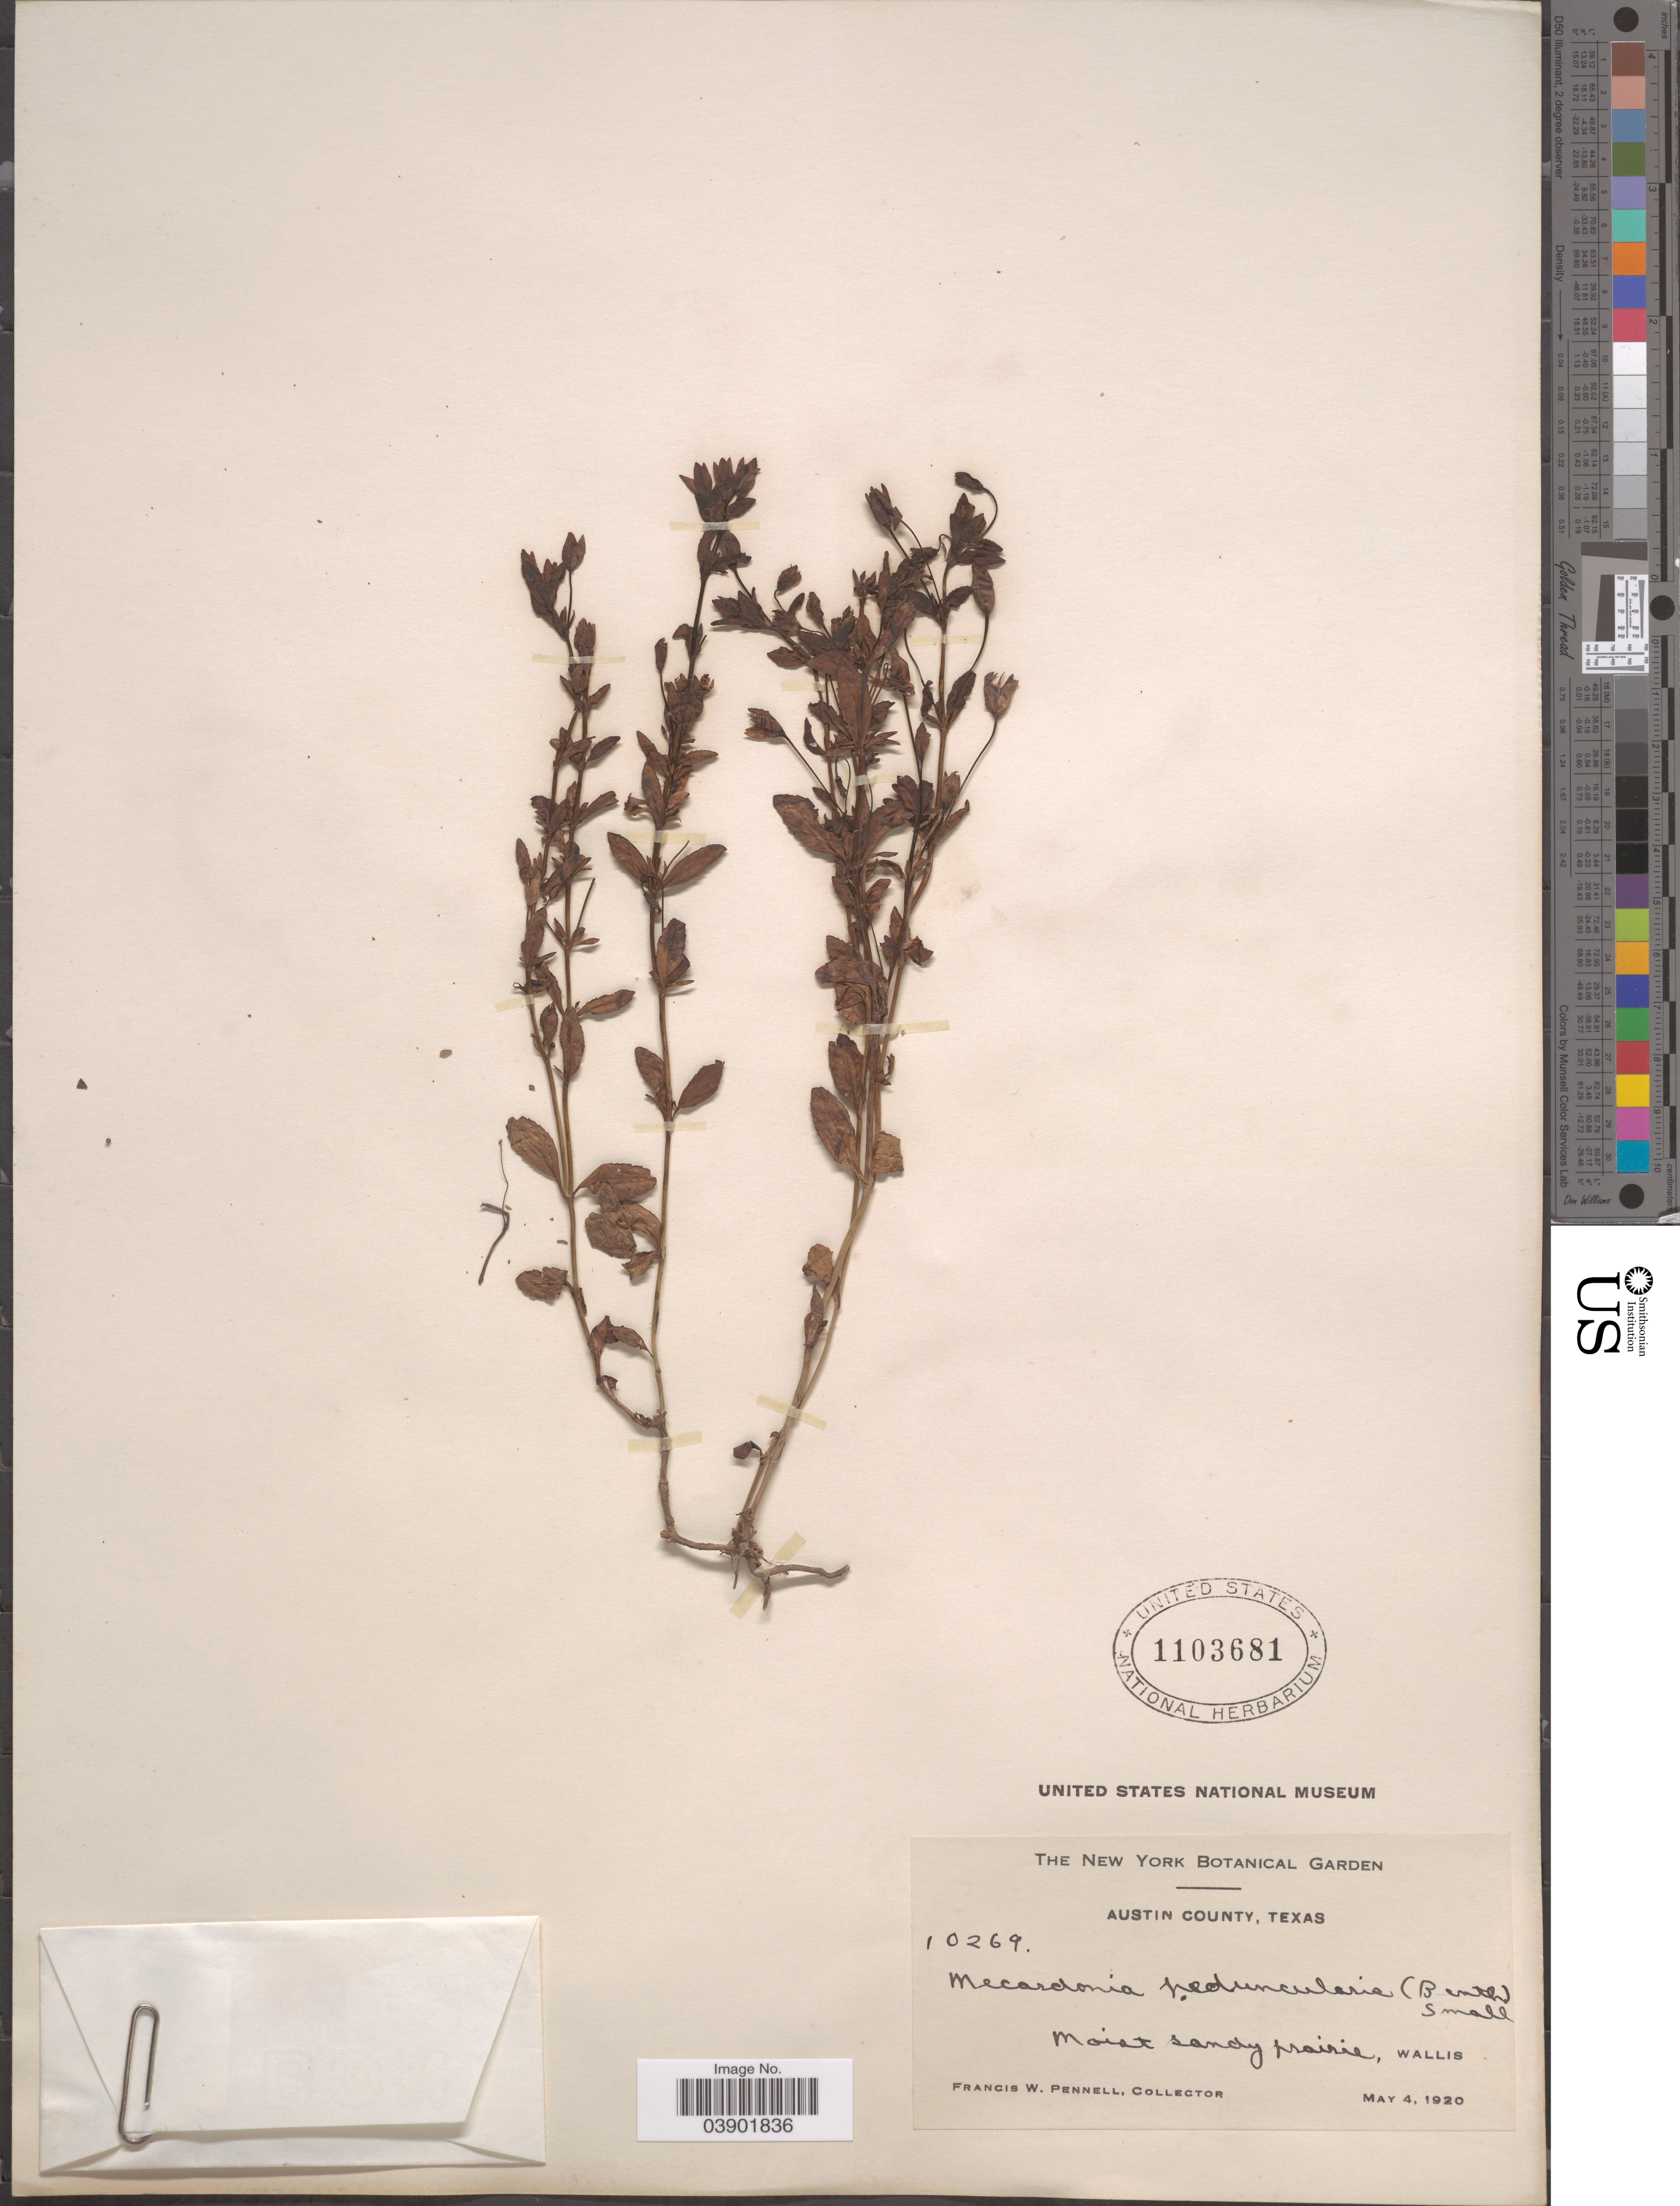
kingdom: Plantae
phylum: Tracheophyta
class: Magnoliopsida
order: Lamiales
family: Plantaginaceae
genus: Bacopa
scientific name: Bacopa procumbens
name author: (Mill.) Greenm.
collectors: F. W. Pennell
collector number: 10269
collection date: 1920-05-04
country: United States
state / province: Texas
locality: Austin County. Wallis.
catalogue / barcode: US 1103681